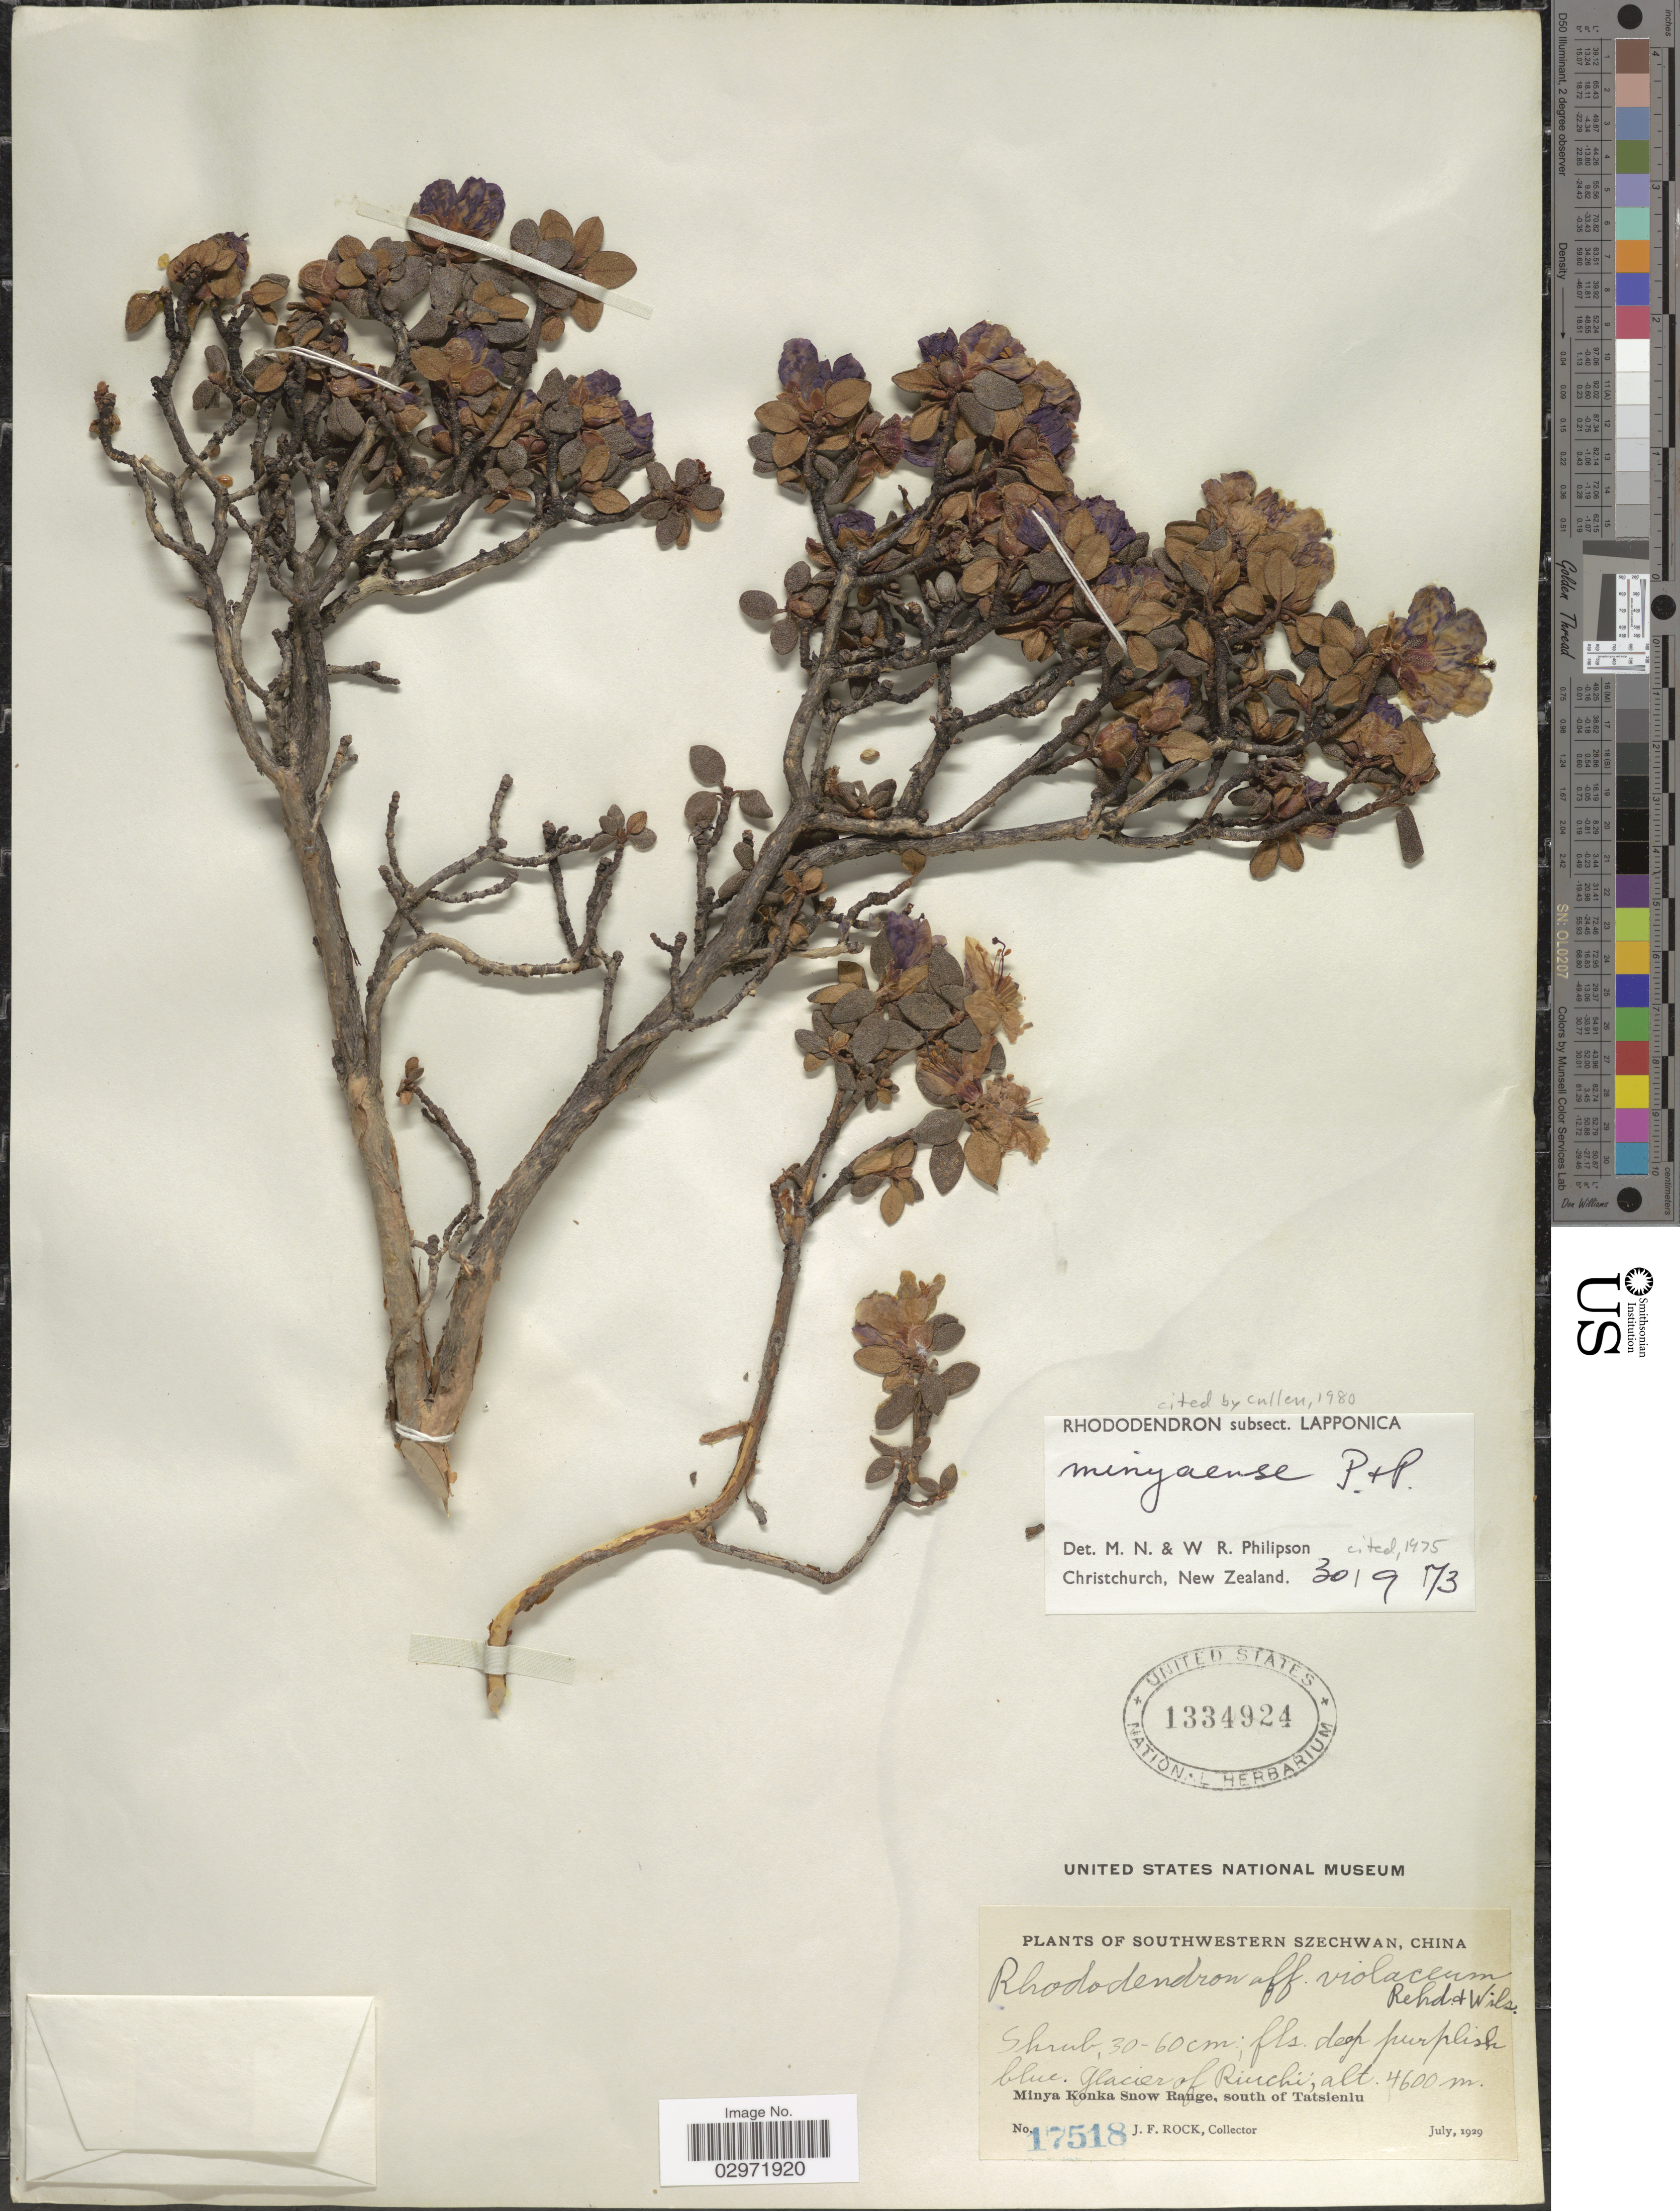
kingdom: Plantae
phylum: Tracheophyta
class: Magnoliopsida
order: Ericales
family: Ericaceae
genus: Rhododendron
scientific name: Rhododendron minyaense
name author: M. N. Philipson & Philipson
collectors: J. Rock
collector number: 17518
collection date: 1929-07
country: China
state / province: Sichuan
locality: Southwestern Szechwan, Glacier of Riuchi, Minya Konka Snow Range, south of Tatsieniu.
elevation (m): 4600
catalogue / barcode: US 1334924